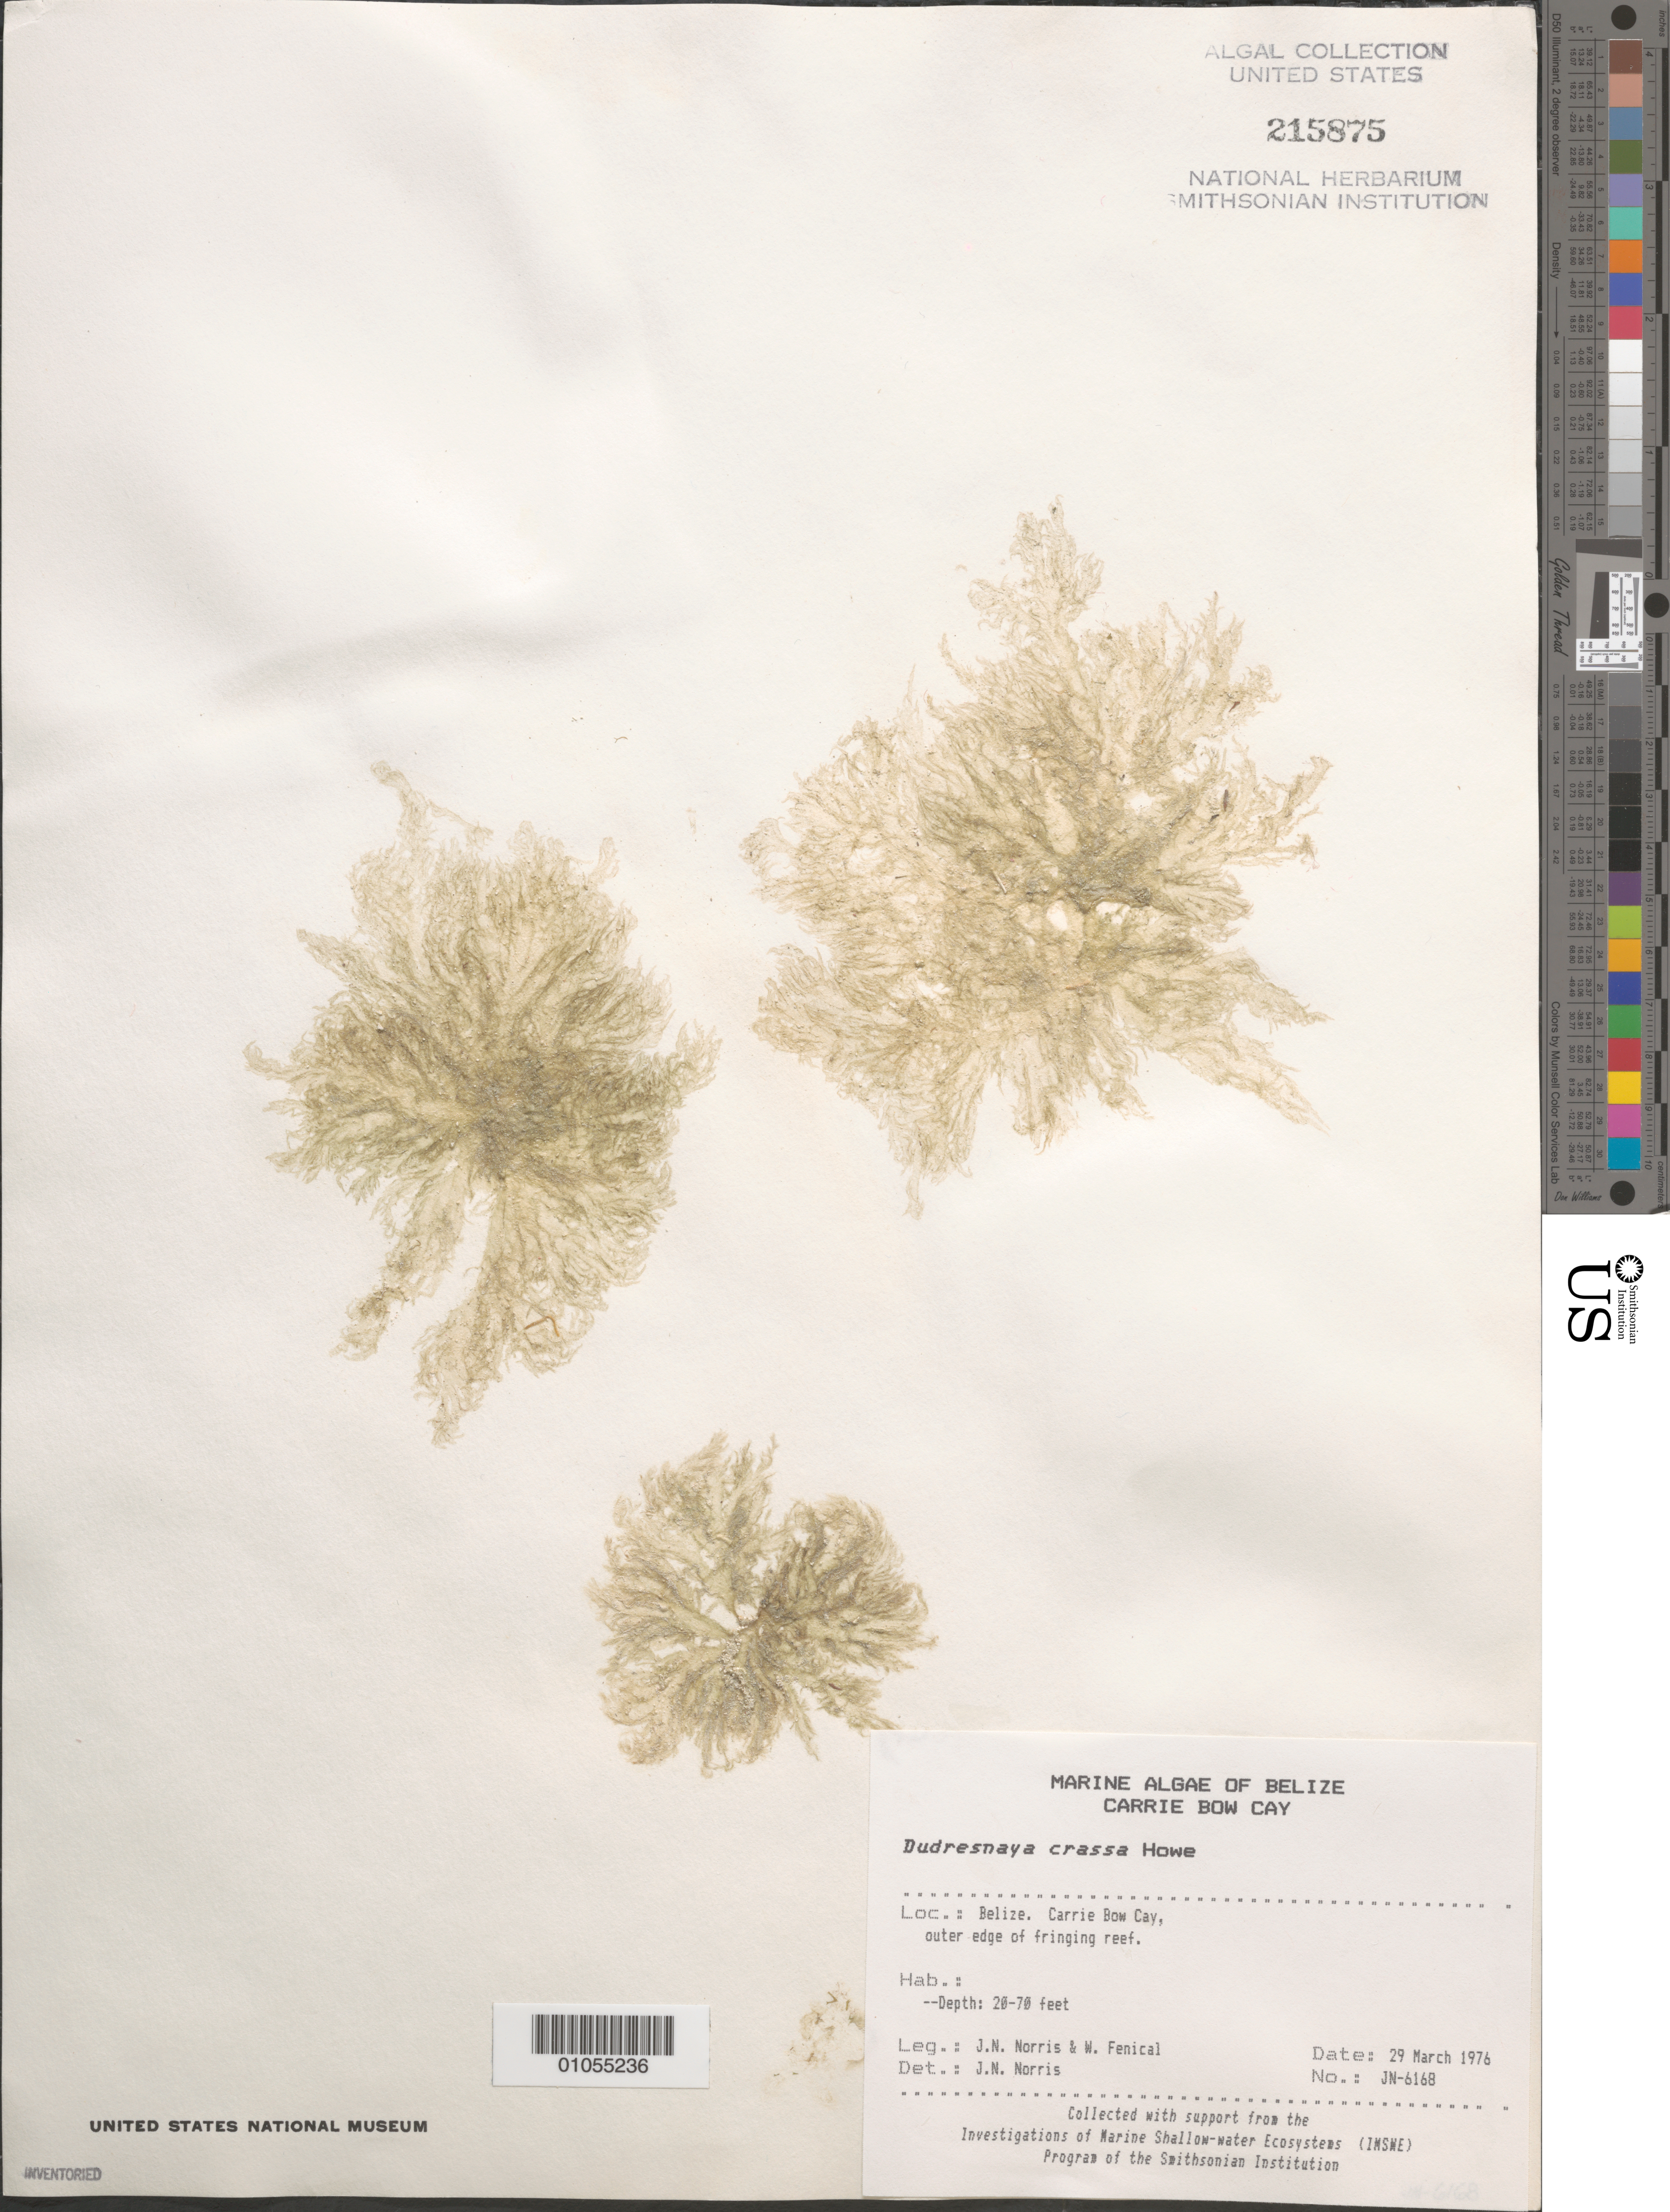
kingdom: Plantae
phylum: Rhodophyta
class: Florideophyceae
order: Gigartinales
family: Dumontiaceae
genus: Dudresnaya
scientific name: Dudresnaya crassa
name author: M. Howe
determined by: Norris, James N.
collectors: J. N. Norris & W. Fenical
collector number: JN-6168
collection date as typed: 29 Mar 1976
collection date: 1976-03-29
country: Belize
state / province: Stann Creek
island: Carrie Bow Cay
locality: Outer edge of fringing reef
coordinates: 16 48'N, 88 05'W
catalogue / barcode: US 215875